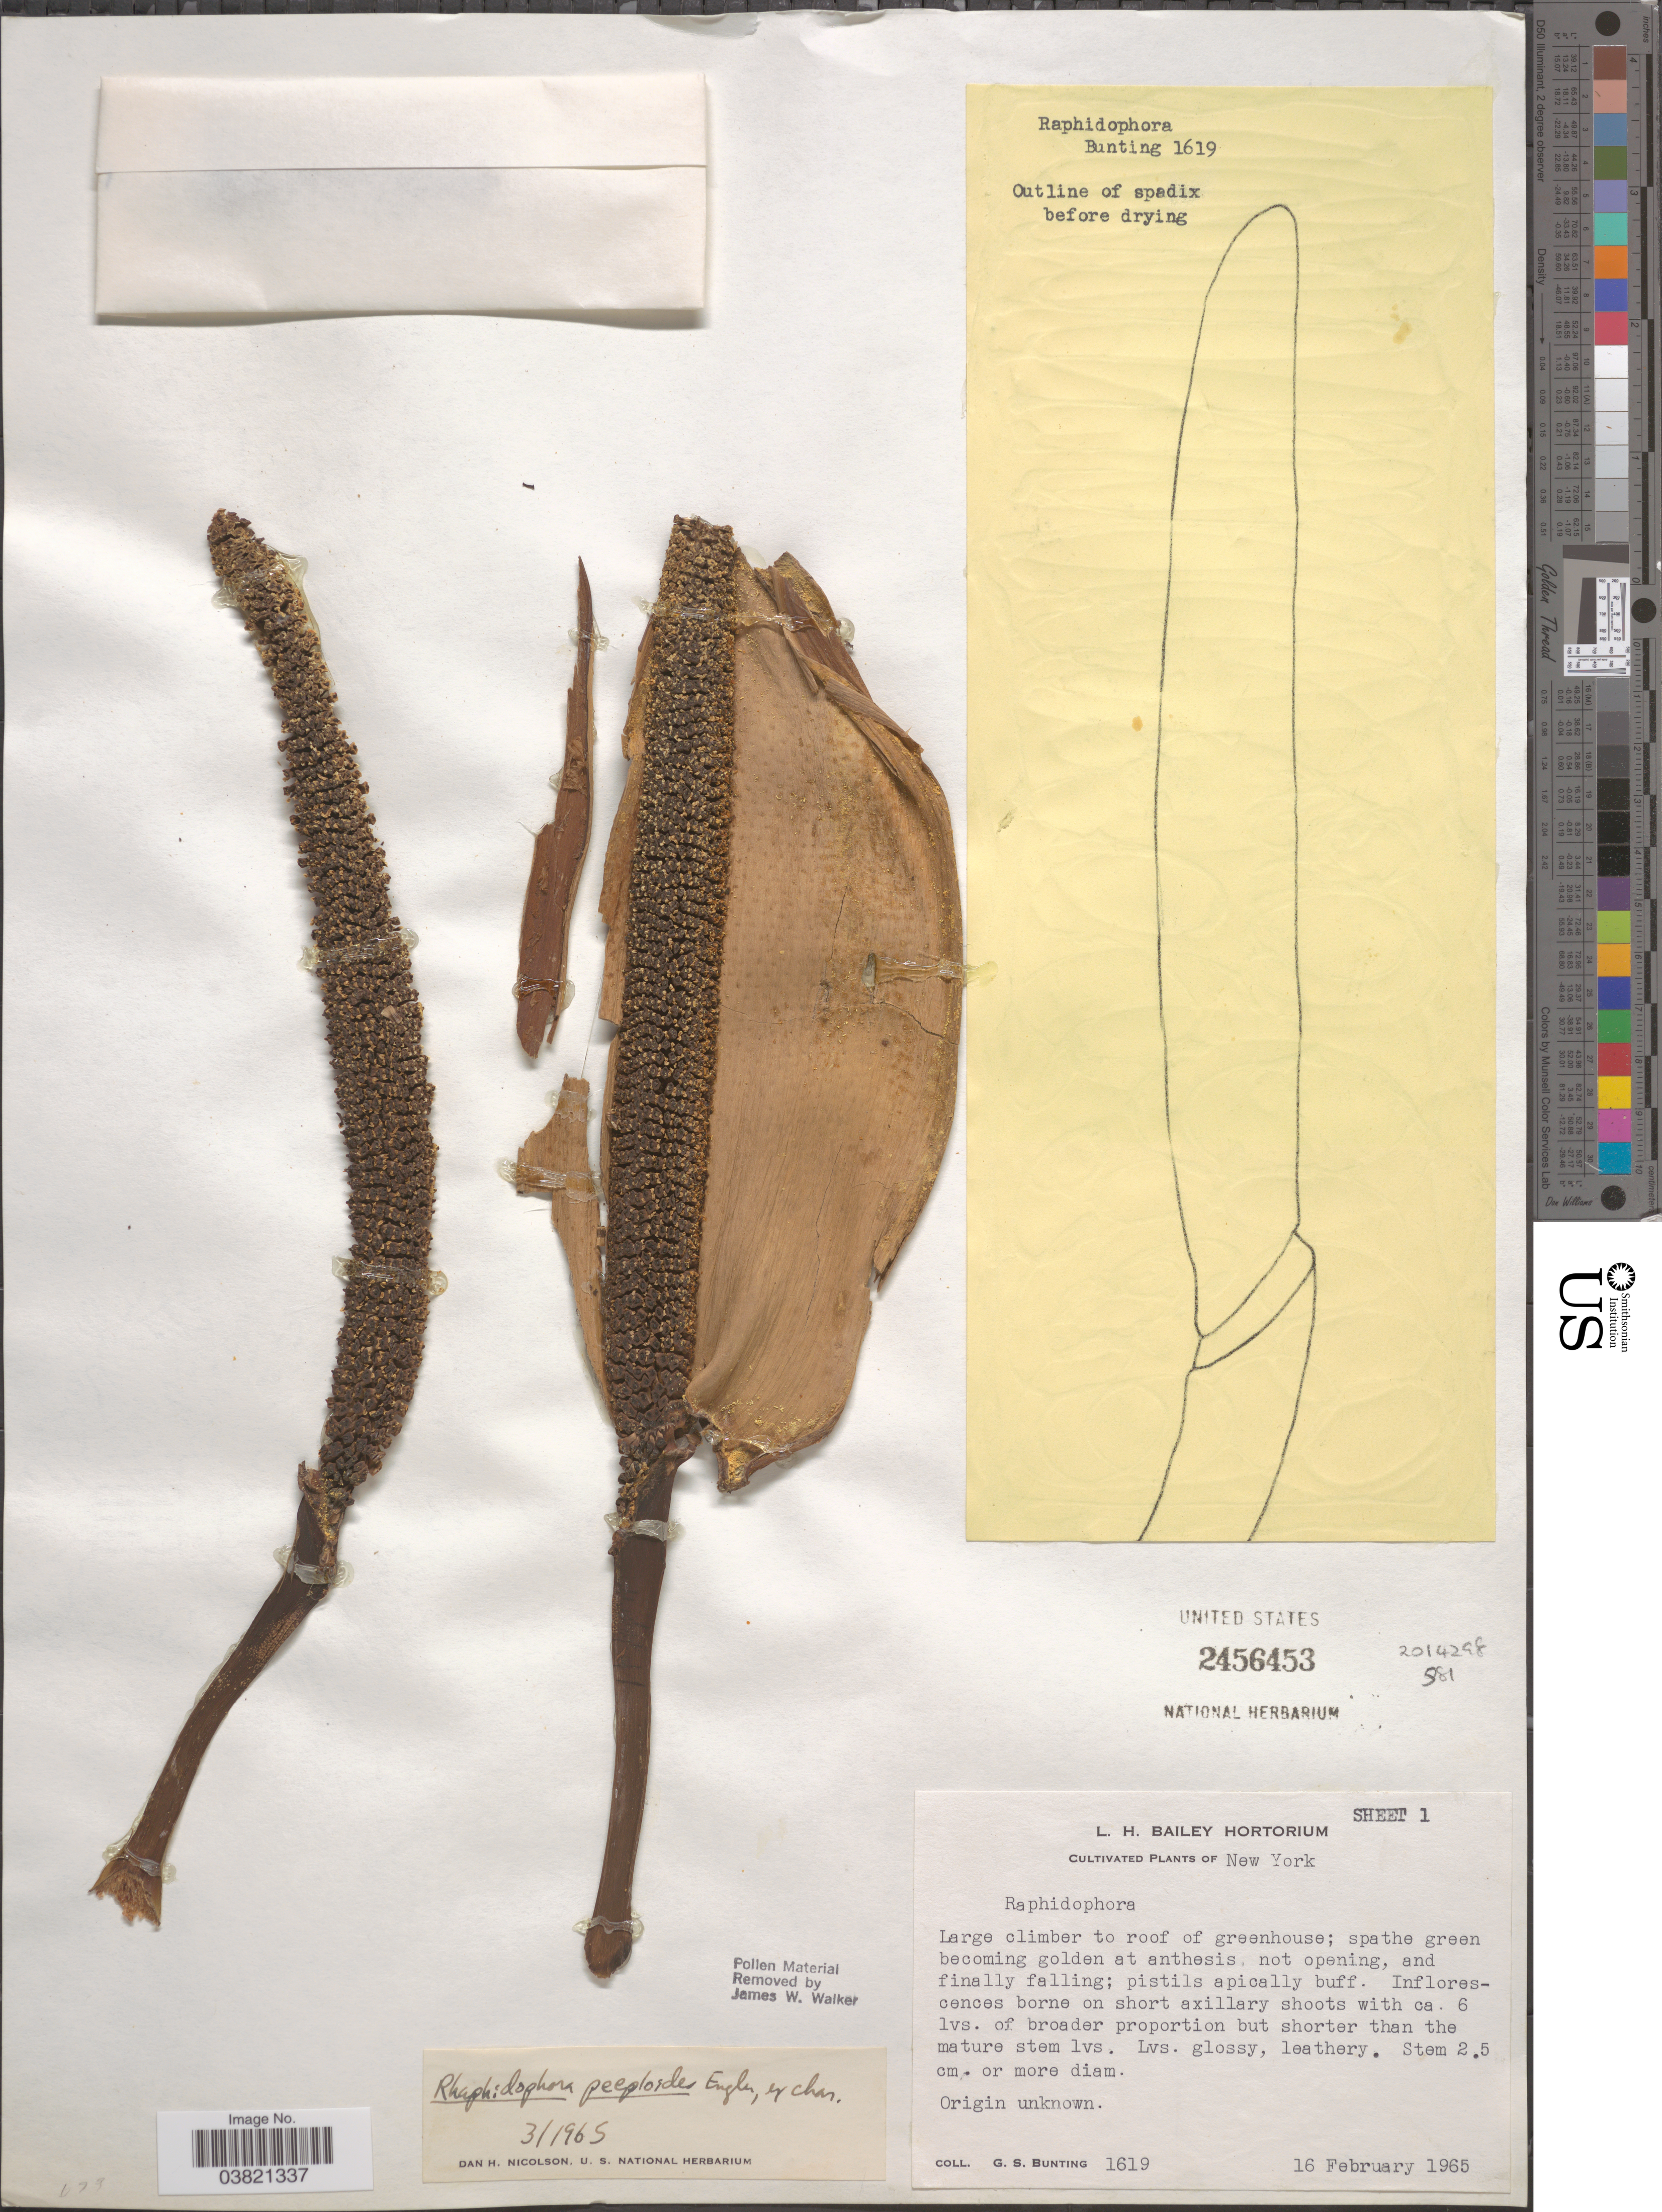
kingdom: Plantae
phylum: Tracheophyta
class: Liliopsida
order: Alismatales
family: Araceae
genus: Rhaphidophora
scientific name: Rhaphidophora peeploides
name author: Engl.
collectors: G. S. Bunting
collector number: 1619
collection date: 1965-02-16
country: United States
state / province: New York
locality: L.H. Bailey Hortorium.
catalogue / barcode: US 2456453